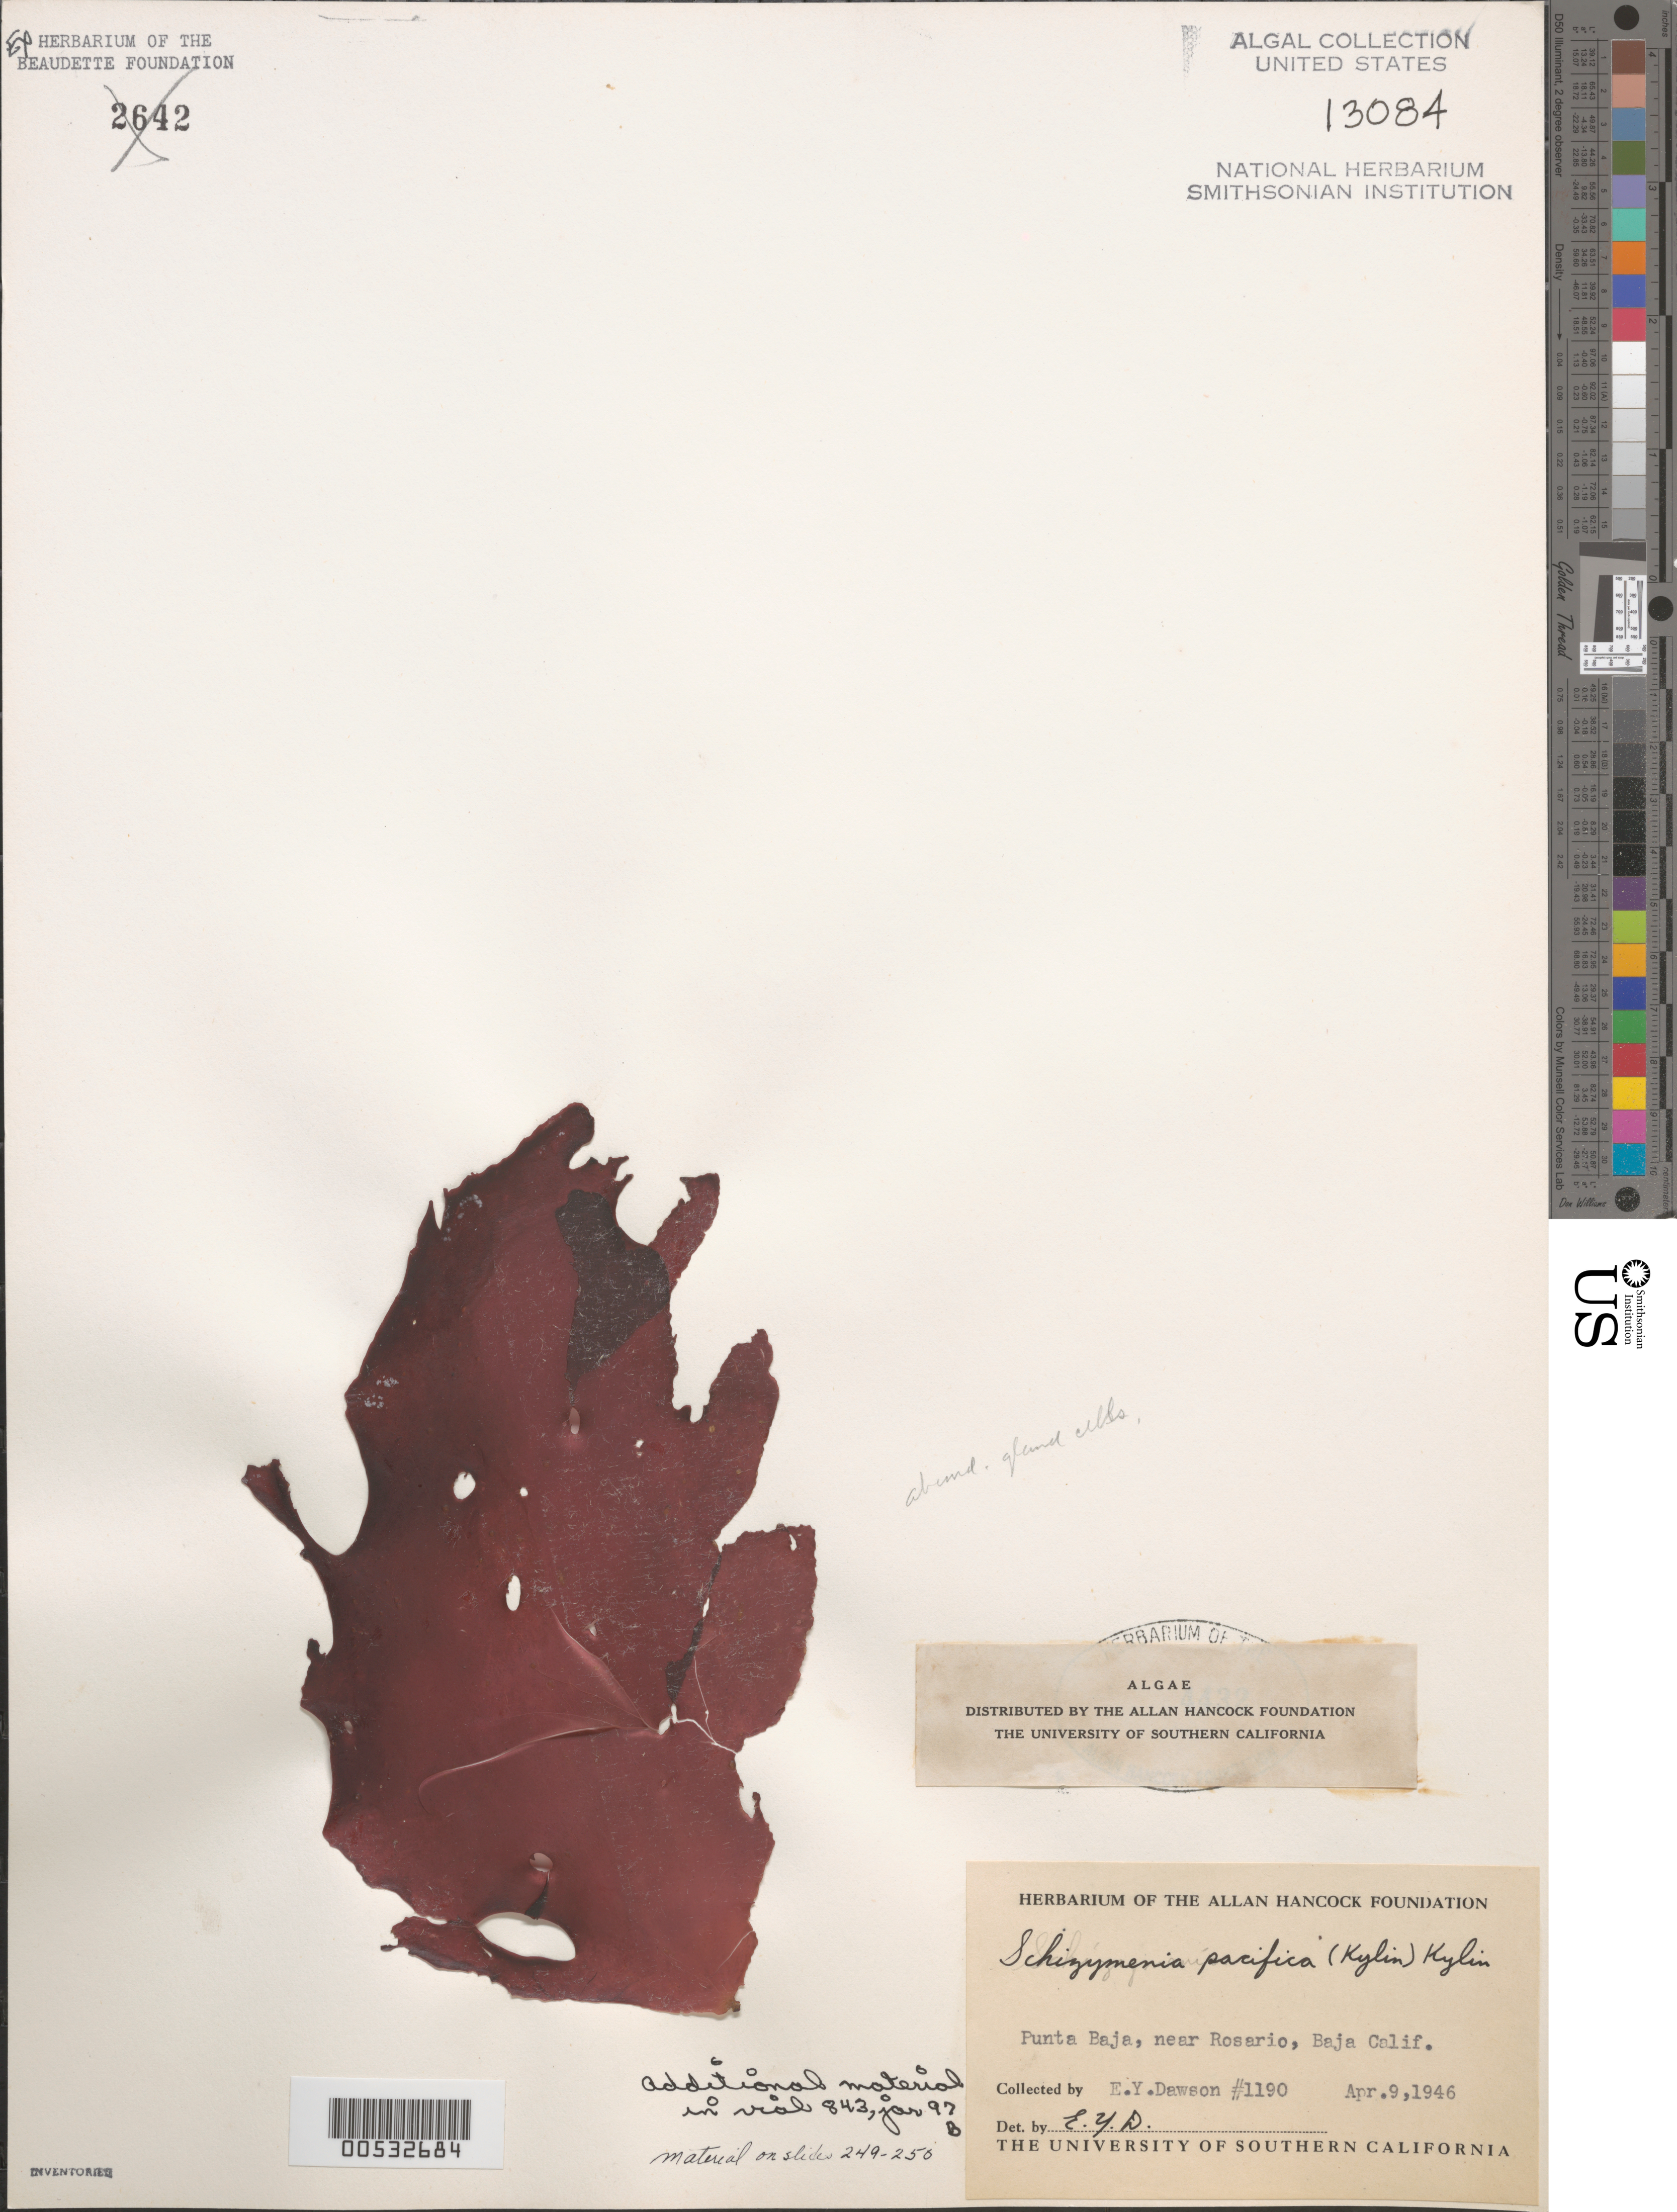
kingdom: Plantae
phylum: Rhodophyta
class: Florideophyceae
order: Nemastomatales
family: Schizymeniaceae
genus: Schizymenia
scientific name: Schizymenia pacifica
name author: (Kylin) Kylin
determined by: Dawson, E. Y.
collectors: E. Y. Dawson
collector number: EYD 1190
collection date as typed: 09 Apr 1946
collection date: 1946-04-09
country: Mexico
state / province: Baja California Norte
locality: Punta Baja, near Rosario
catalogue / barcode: US 13084